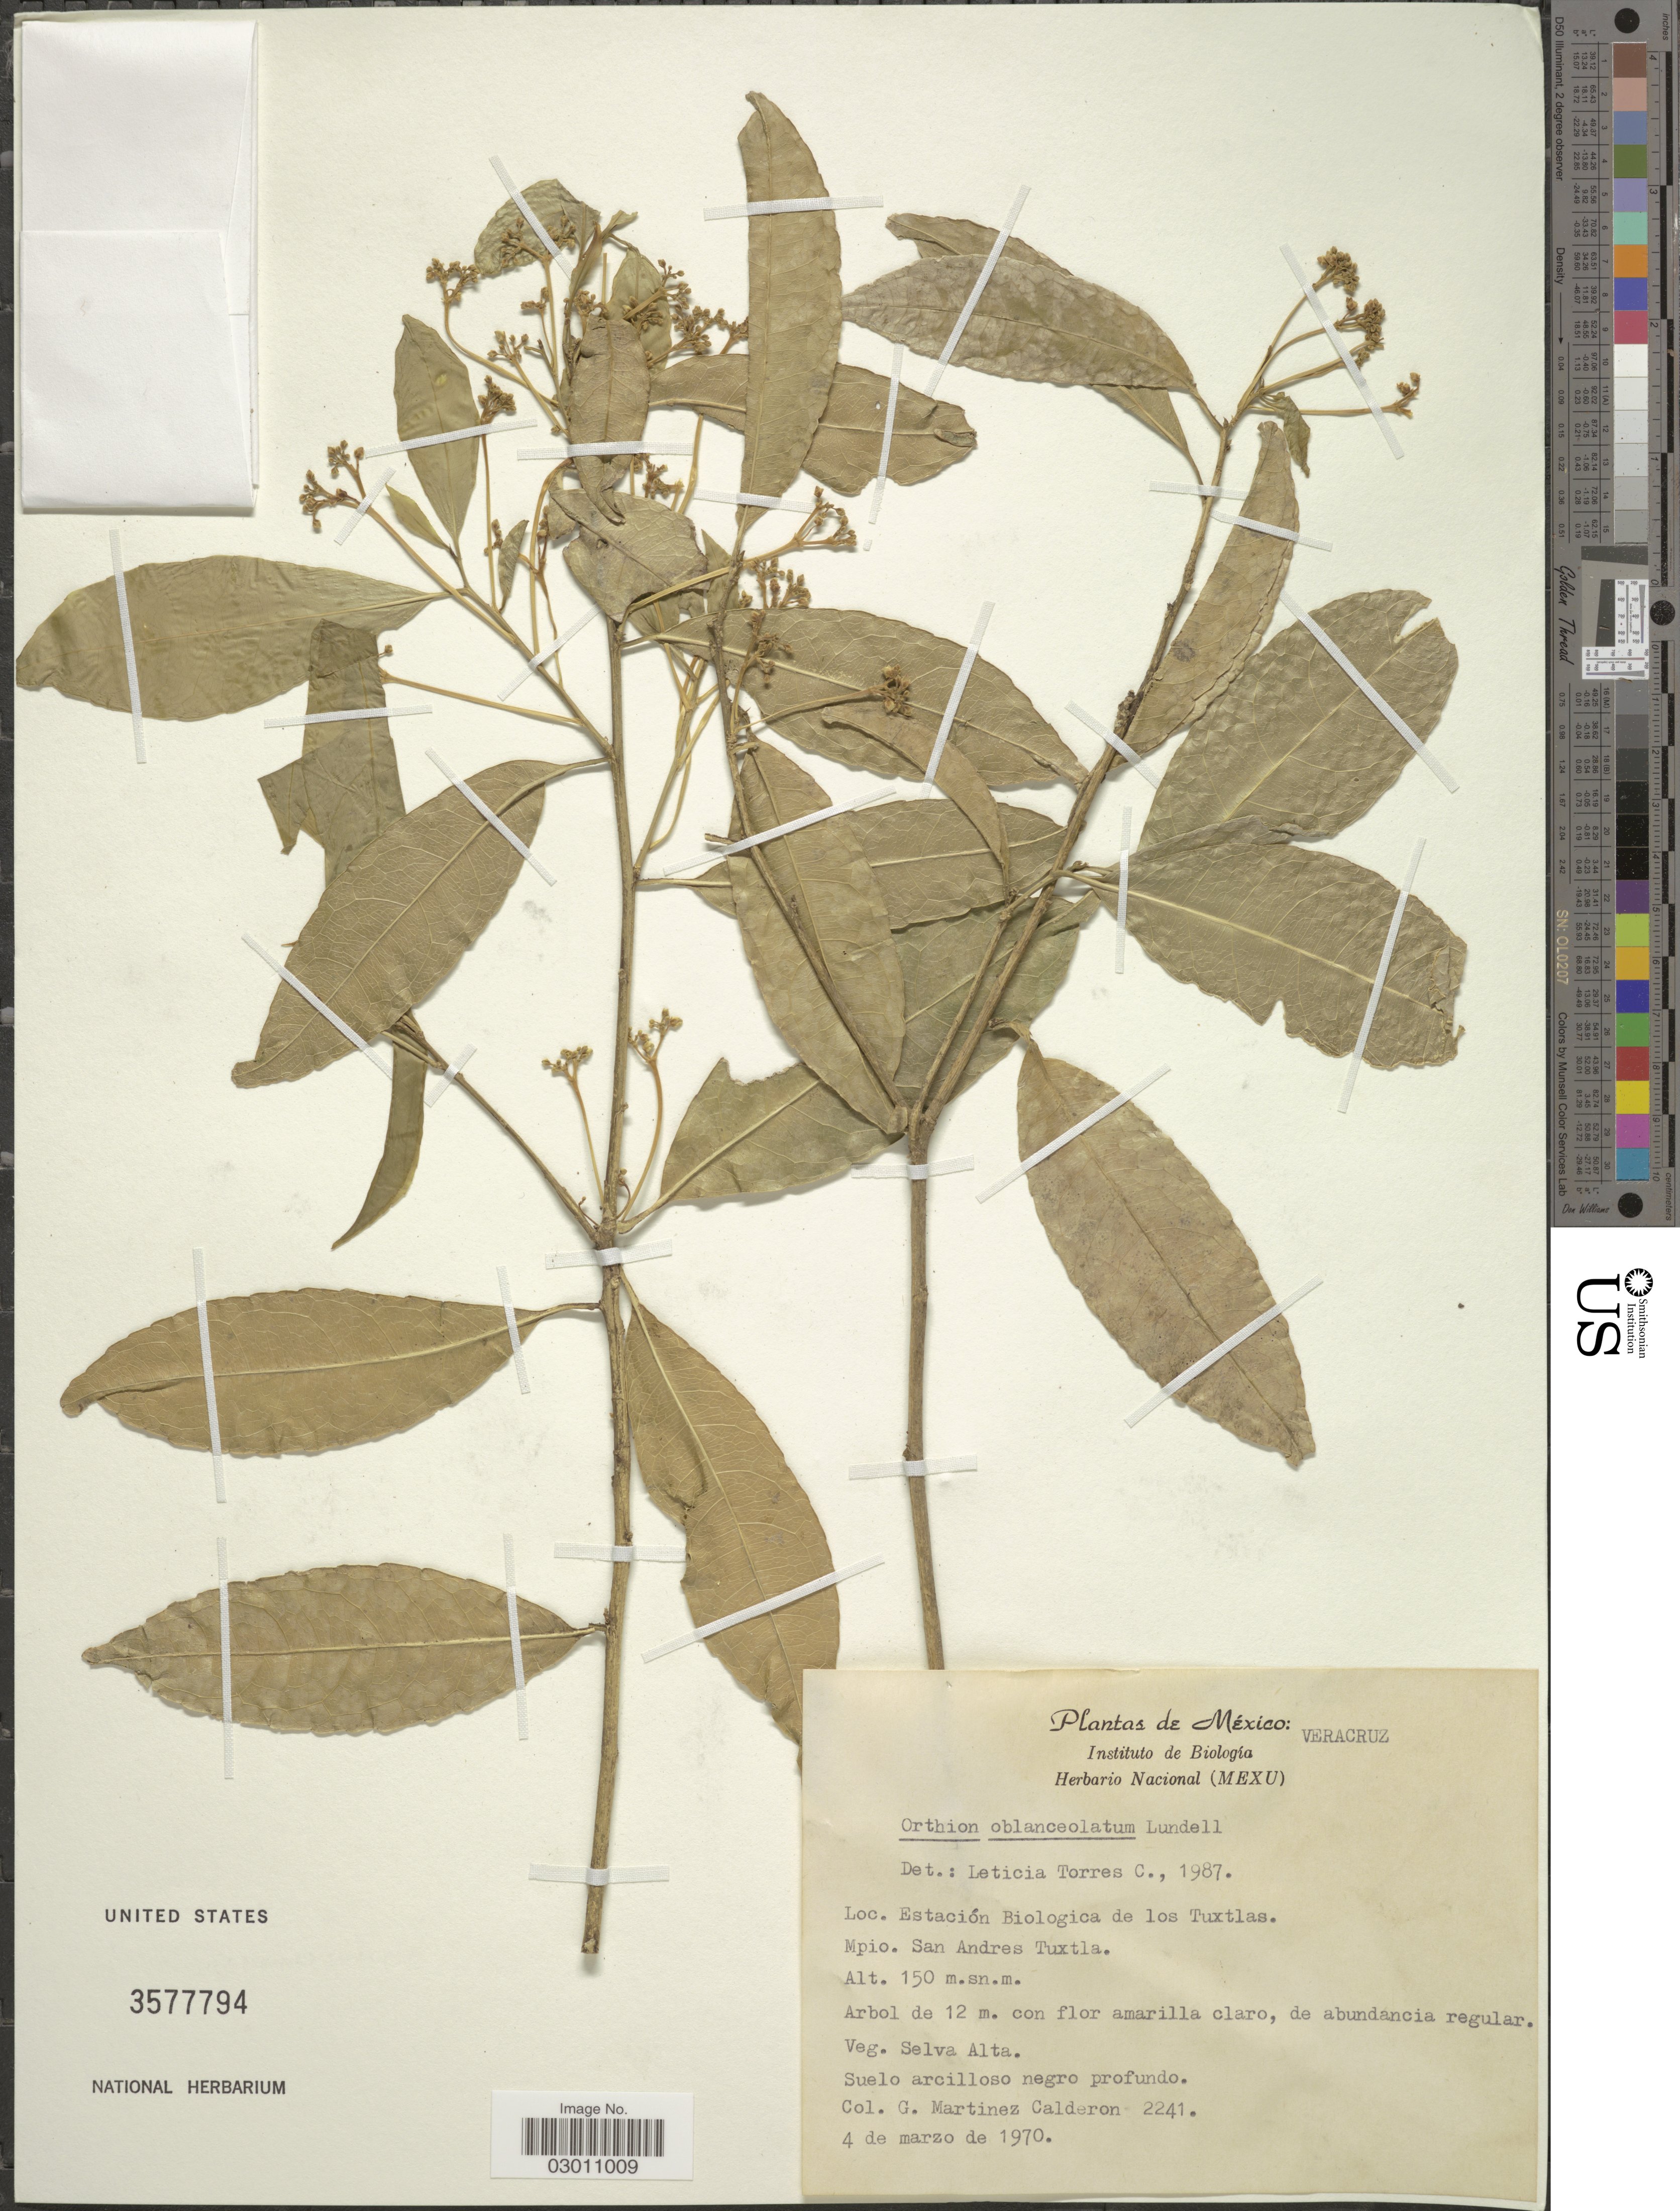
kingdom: Plantae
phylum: Tracheophyta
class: Magnoliopsida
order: Malpighiales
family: Violaceae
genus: Orthion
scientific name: Orthion oblanceolatum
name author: Lundell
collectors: G. Martínez Calderón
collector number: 2241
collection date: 1970-03-04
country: Mexico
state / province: Veracruz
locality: Veracruz. Estación Biologica de los Tuxtlas. Mpio. San Andres Tuxtla.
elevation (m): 150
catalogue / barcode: US 3577794